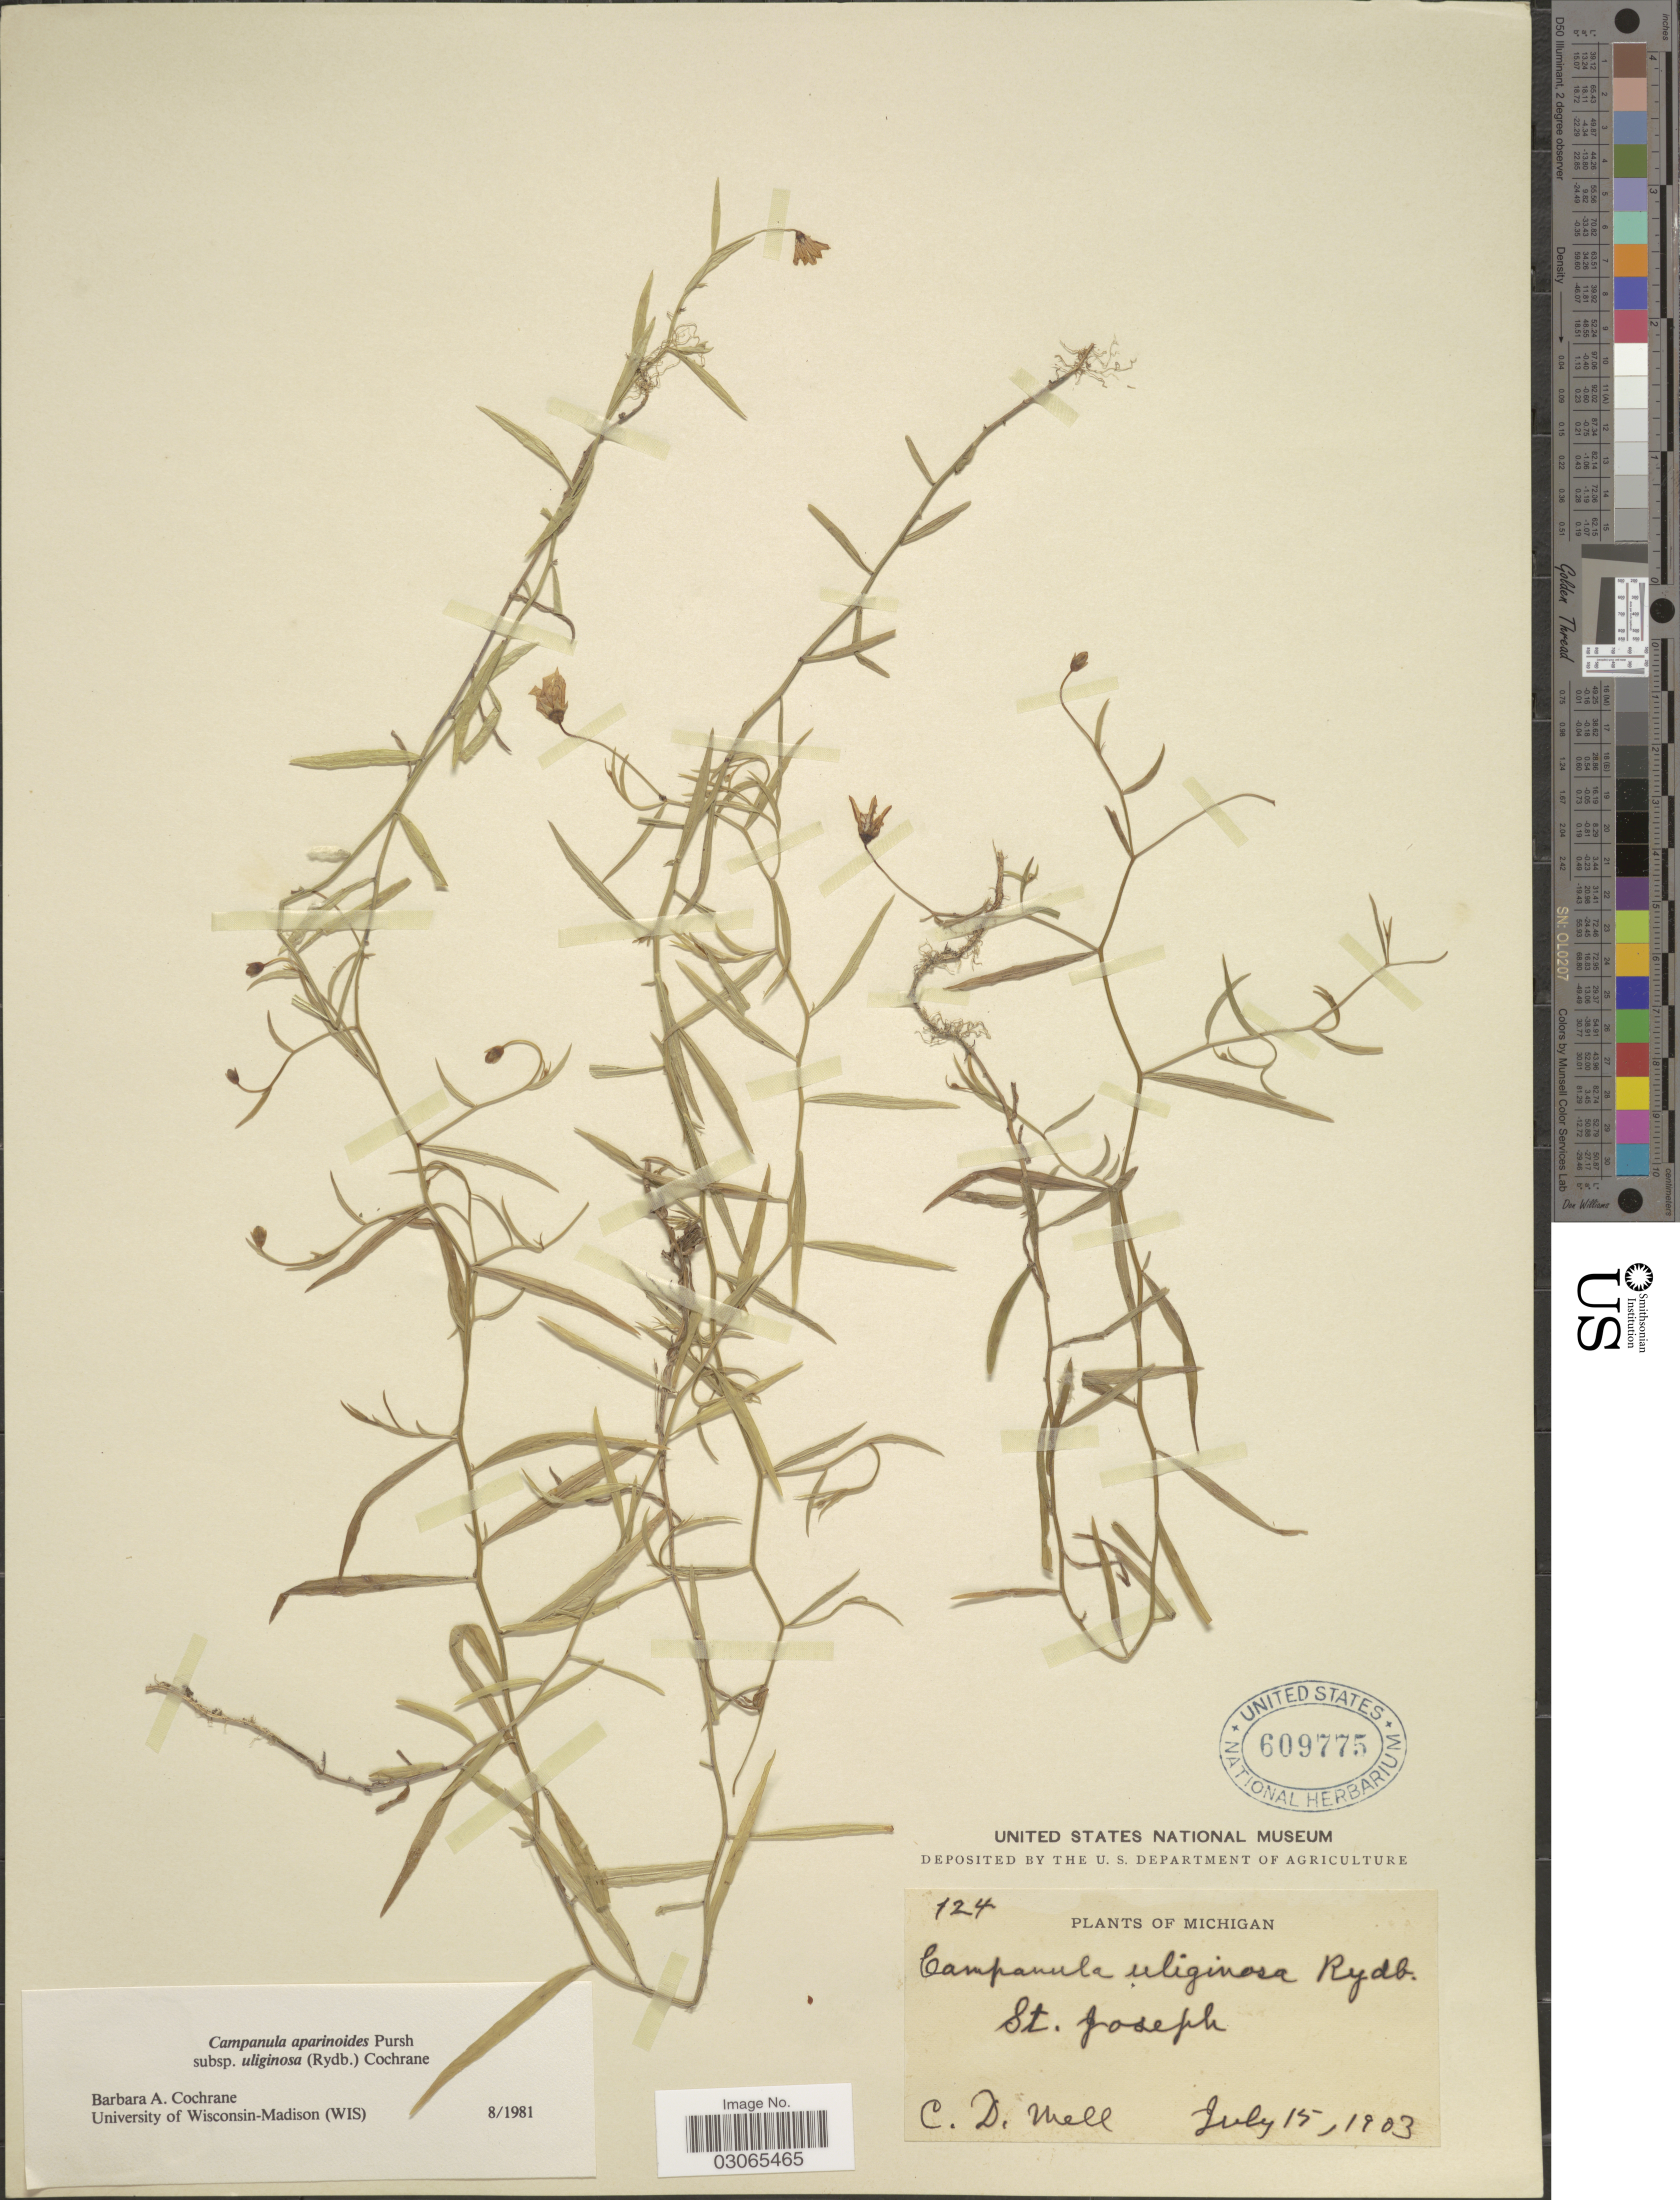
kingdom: Plantae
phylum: Tracheophyta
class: Magnoliopsida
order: Asterales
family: Campanulaceae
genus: Campanula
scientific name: Campanula aparinoides var. uliginosa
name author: (Rydb.) Gleason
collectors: C. D. Mell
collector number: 124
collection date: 1903-07-15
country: United States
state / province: Michigan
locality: St. Joseph.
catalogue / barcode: US 609775